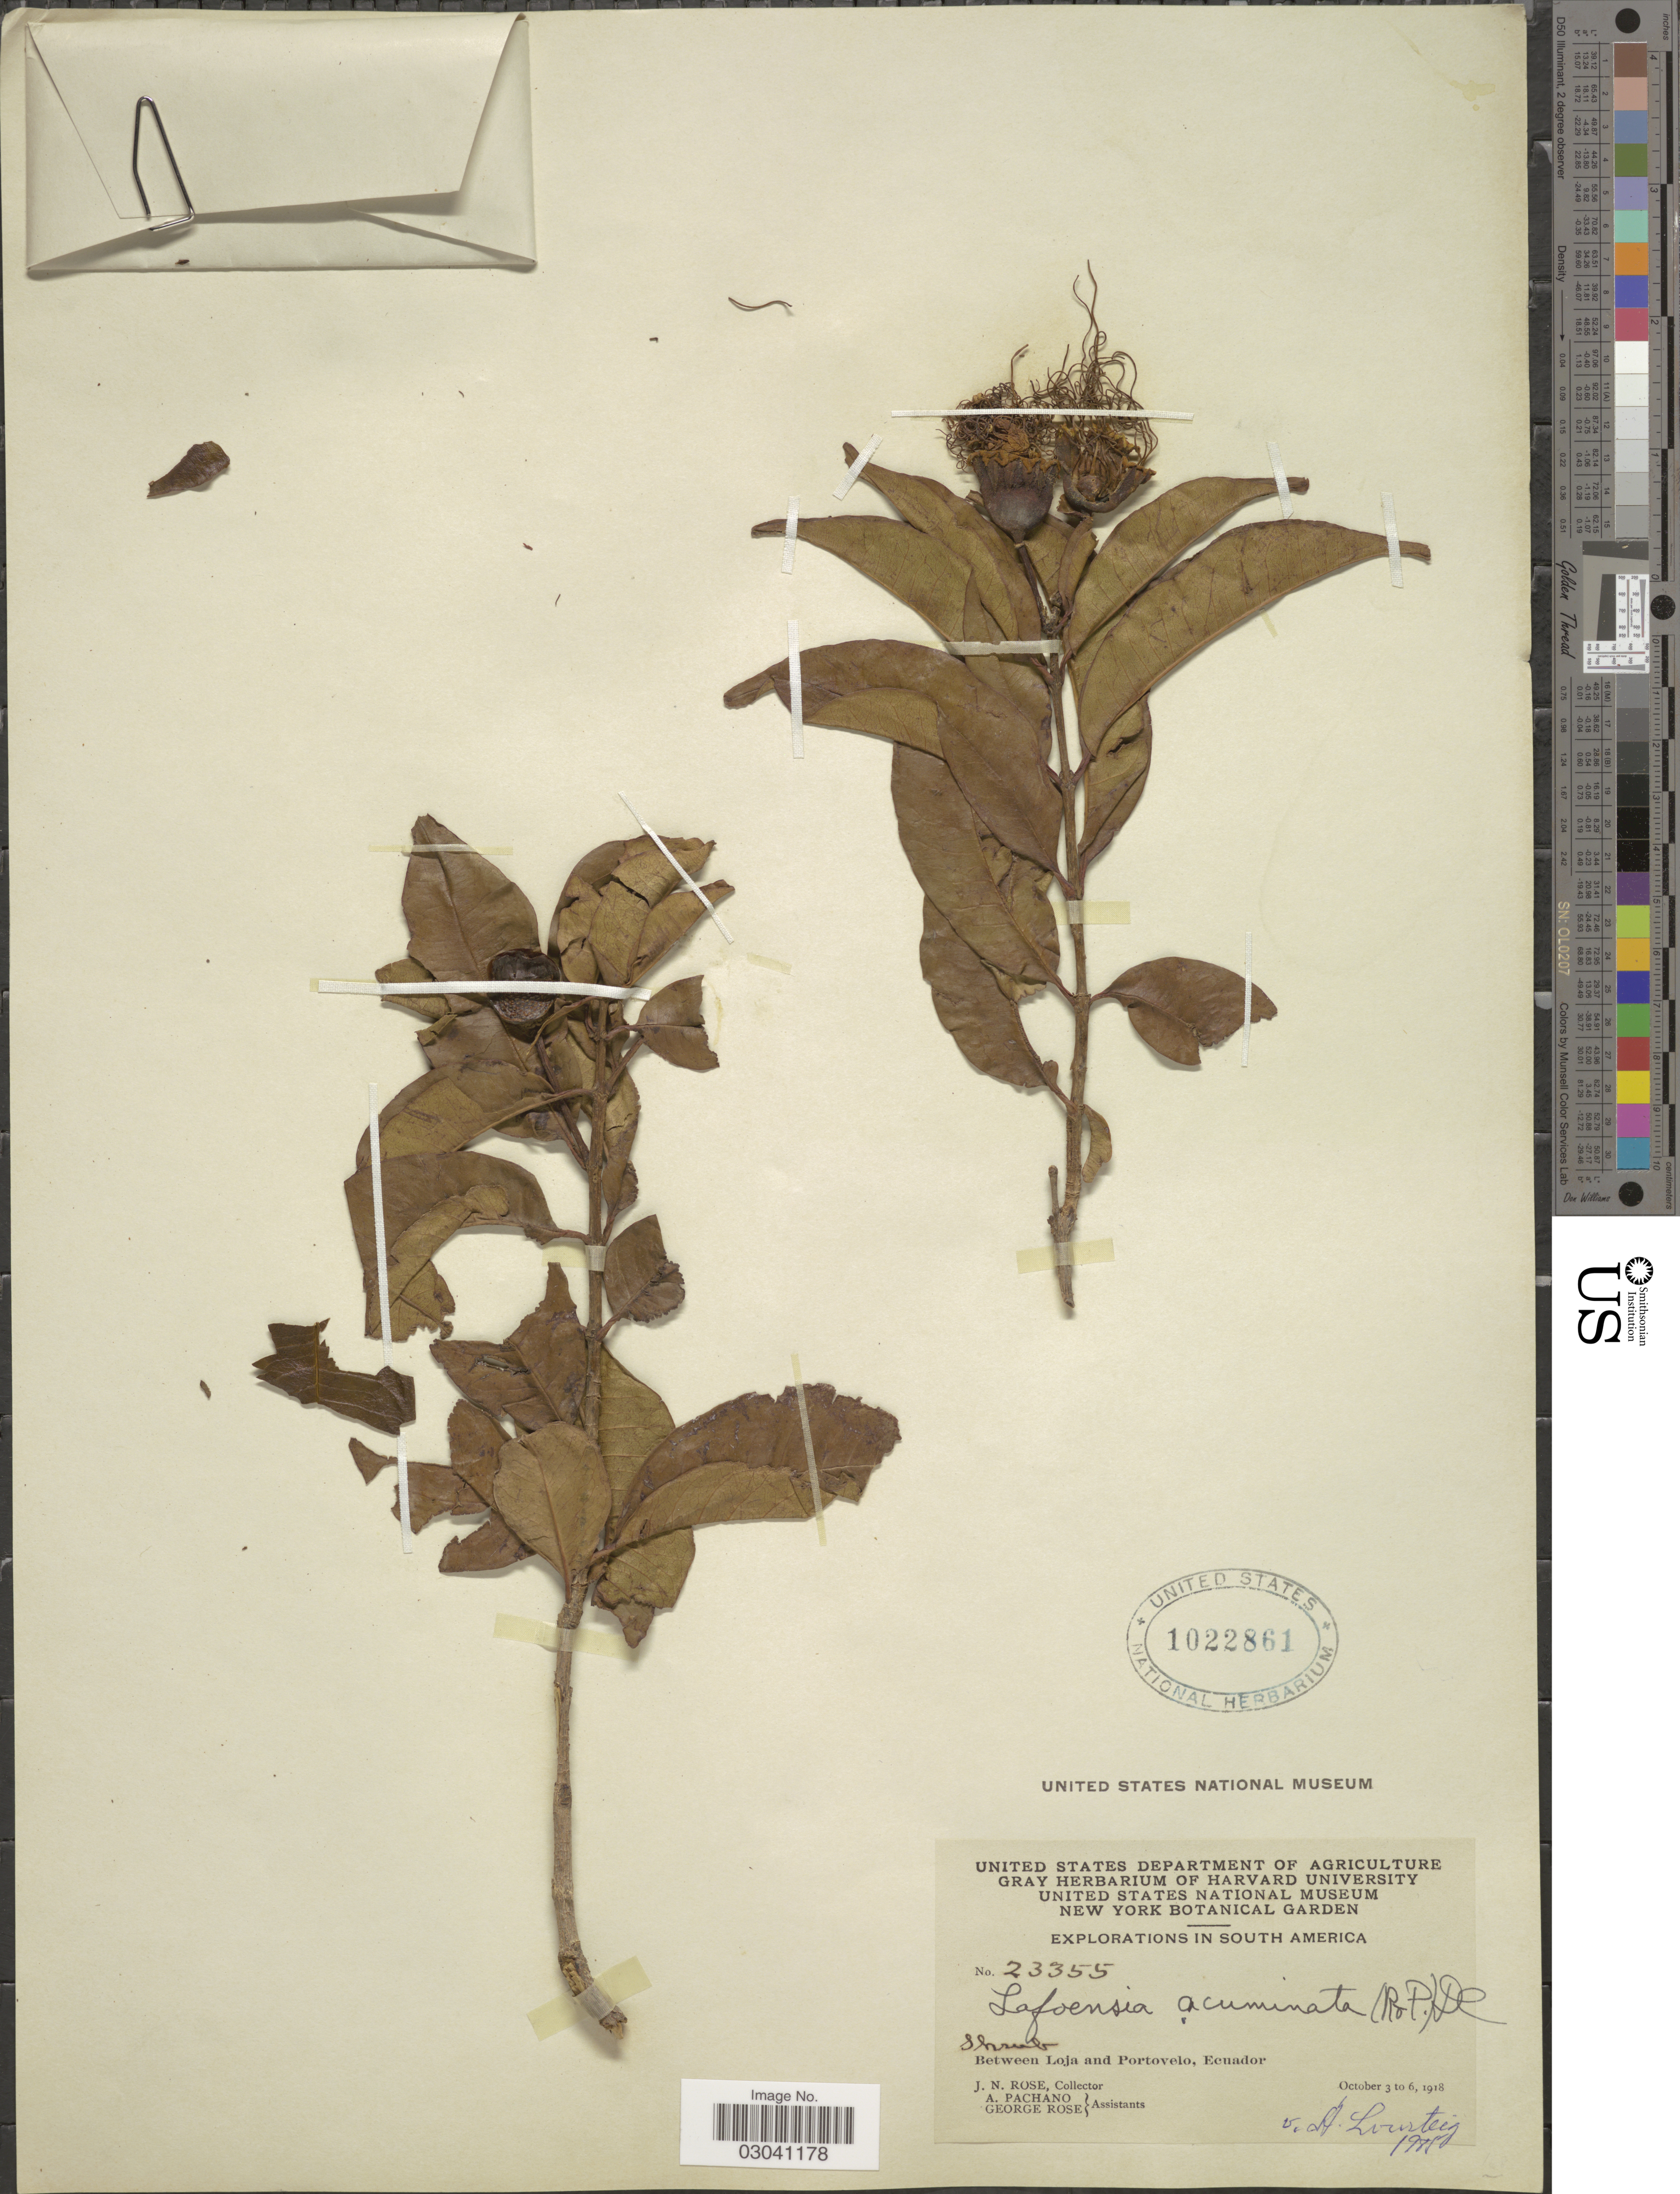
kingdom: Plantae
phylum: Tracheophyta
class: Magnoliopsida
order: Myrtales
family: Lythraceae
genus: Lafoensia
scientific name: Lafoensia acuminata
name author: (Ruiz & Pav.) DC.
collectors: J. N. Rose, A. Pachano & G. Rose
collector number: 23355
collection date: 1918-10-03/1918-10-06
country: Ecuador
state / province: Loja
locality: Between Loja and Portovelo.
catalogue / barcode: US 1022861